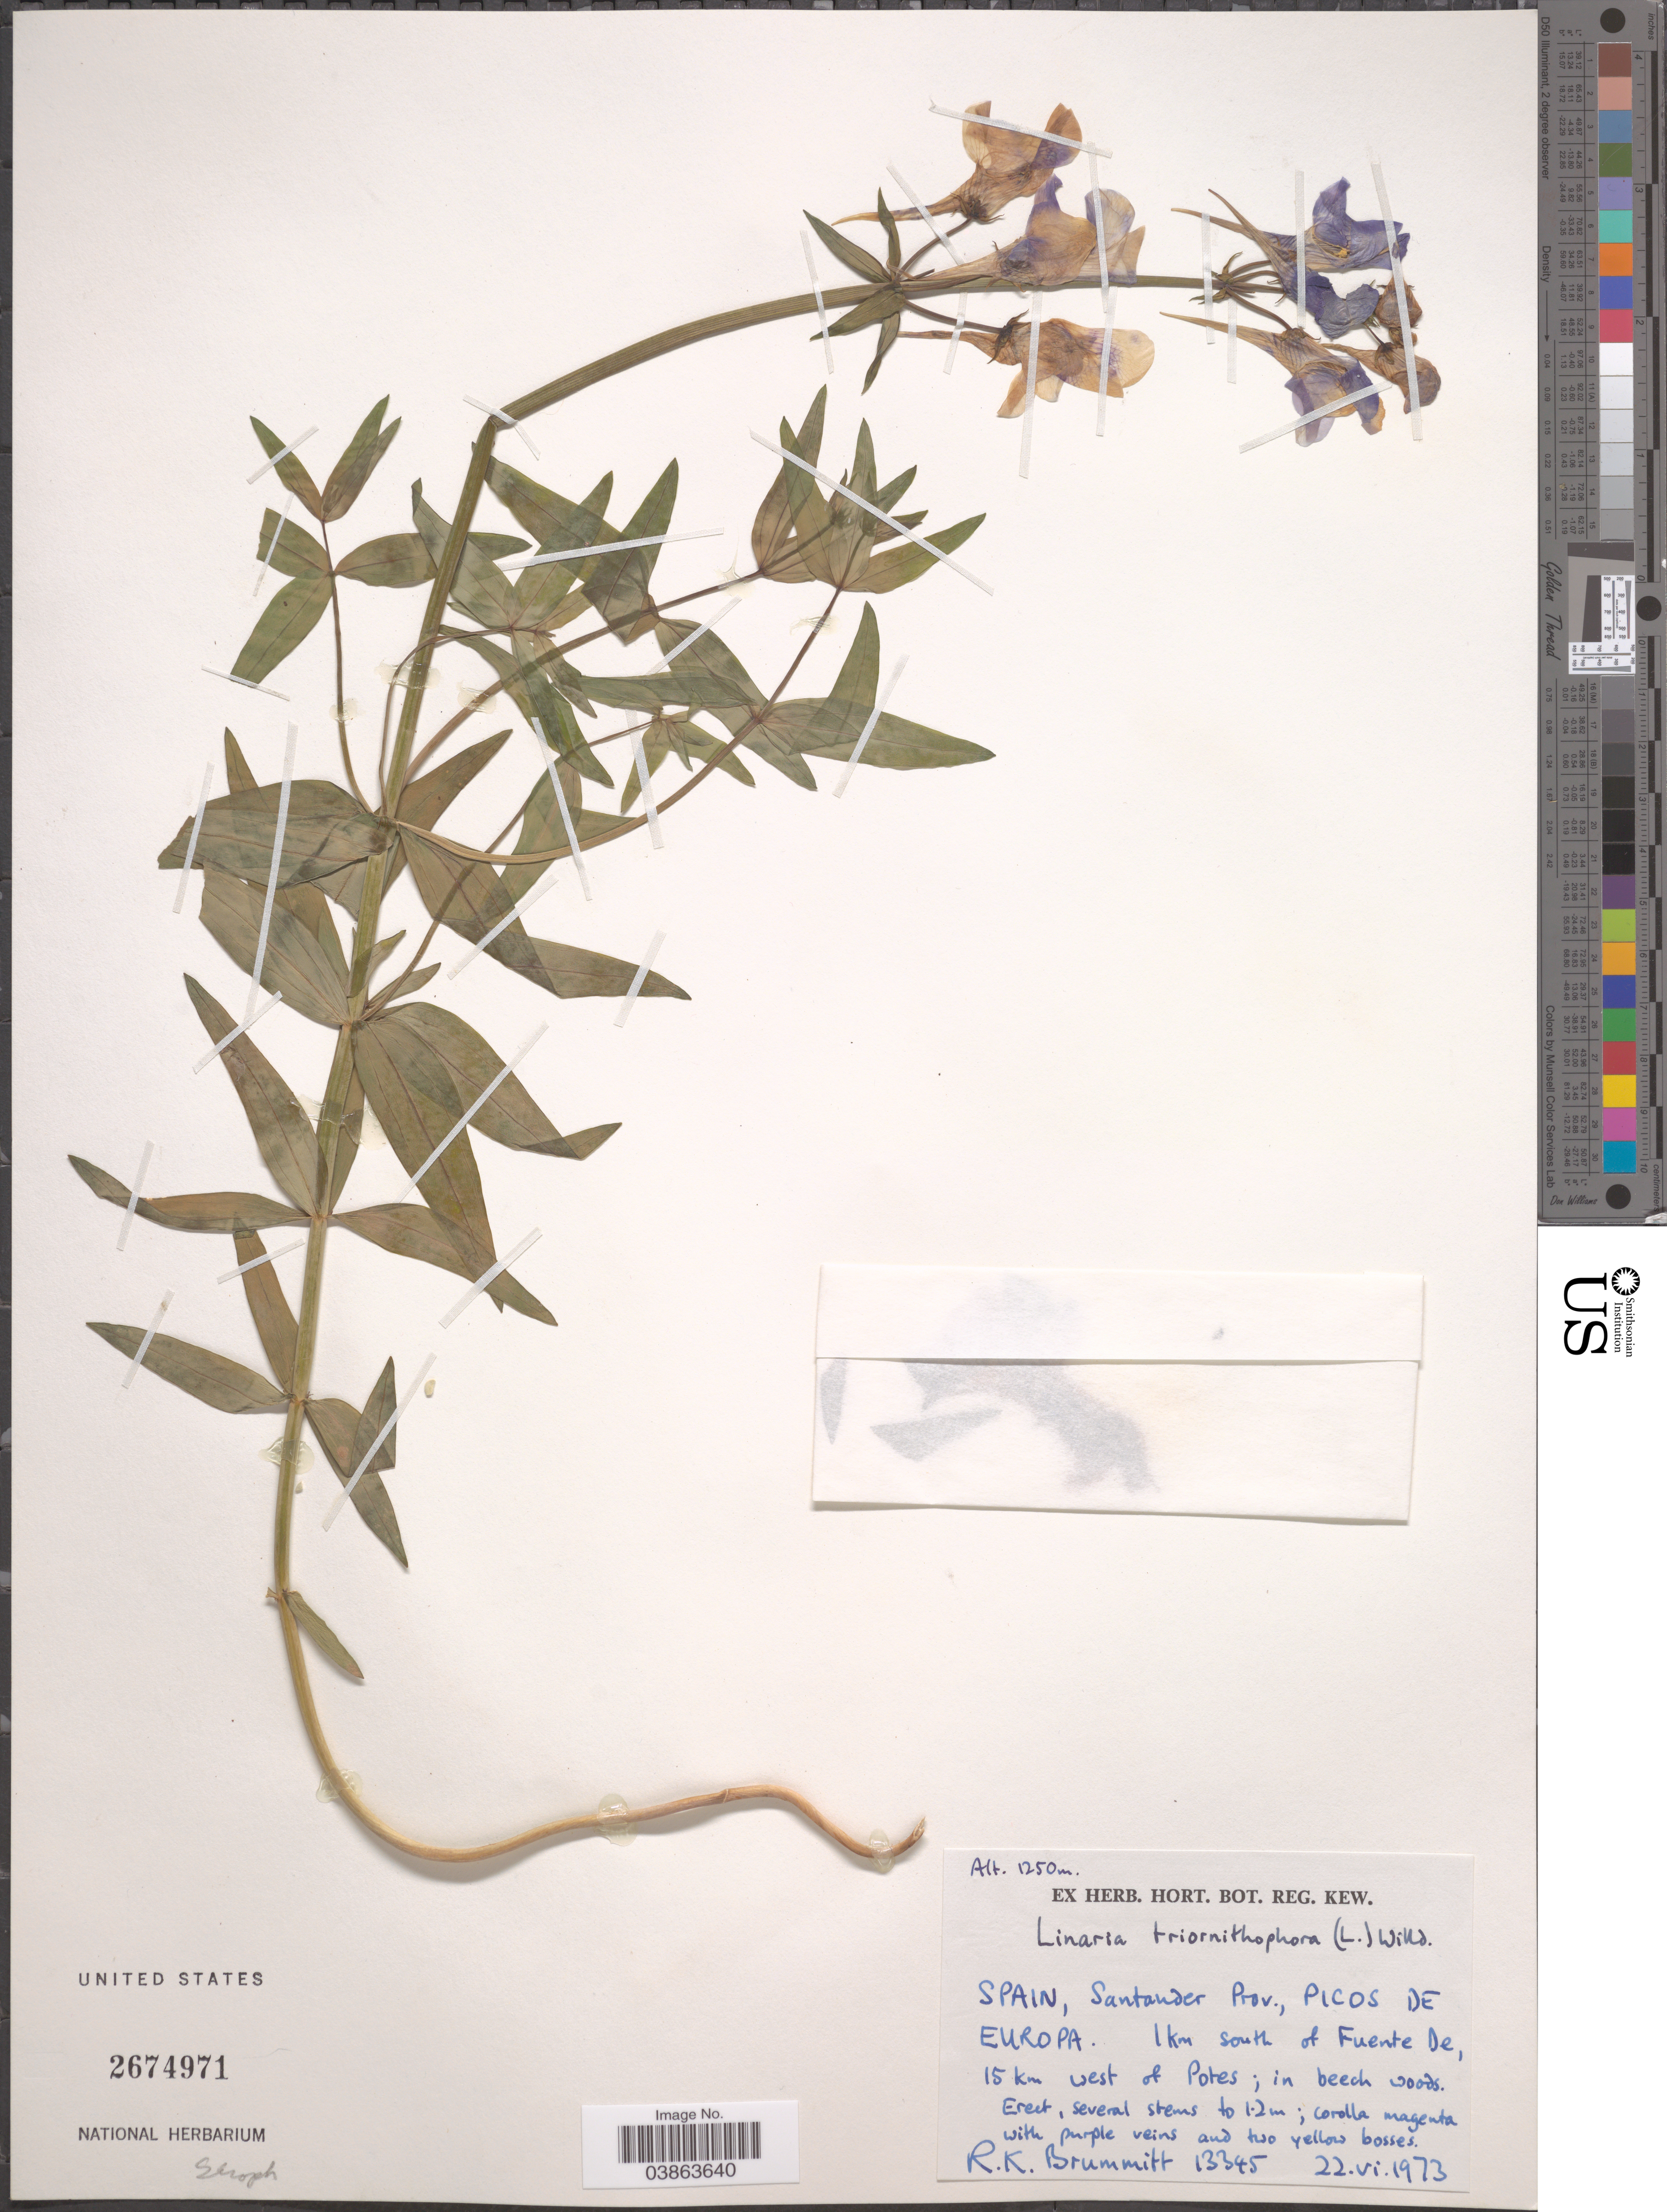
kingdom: Plantae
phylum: Tracheophyta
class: Magnoliopsida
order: Lamiales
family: Plantaginaceae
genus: Linaria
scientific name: Linaria triornithophora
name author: (L.) Cav.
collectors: R. Brummitt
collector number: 13345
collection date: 1973-06-22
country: Spain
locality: Santander Prov., Picos de Europa. 1 km south of Fuente De, 15 km west of Potes.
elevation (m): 1250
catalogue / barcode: US 2674971